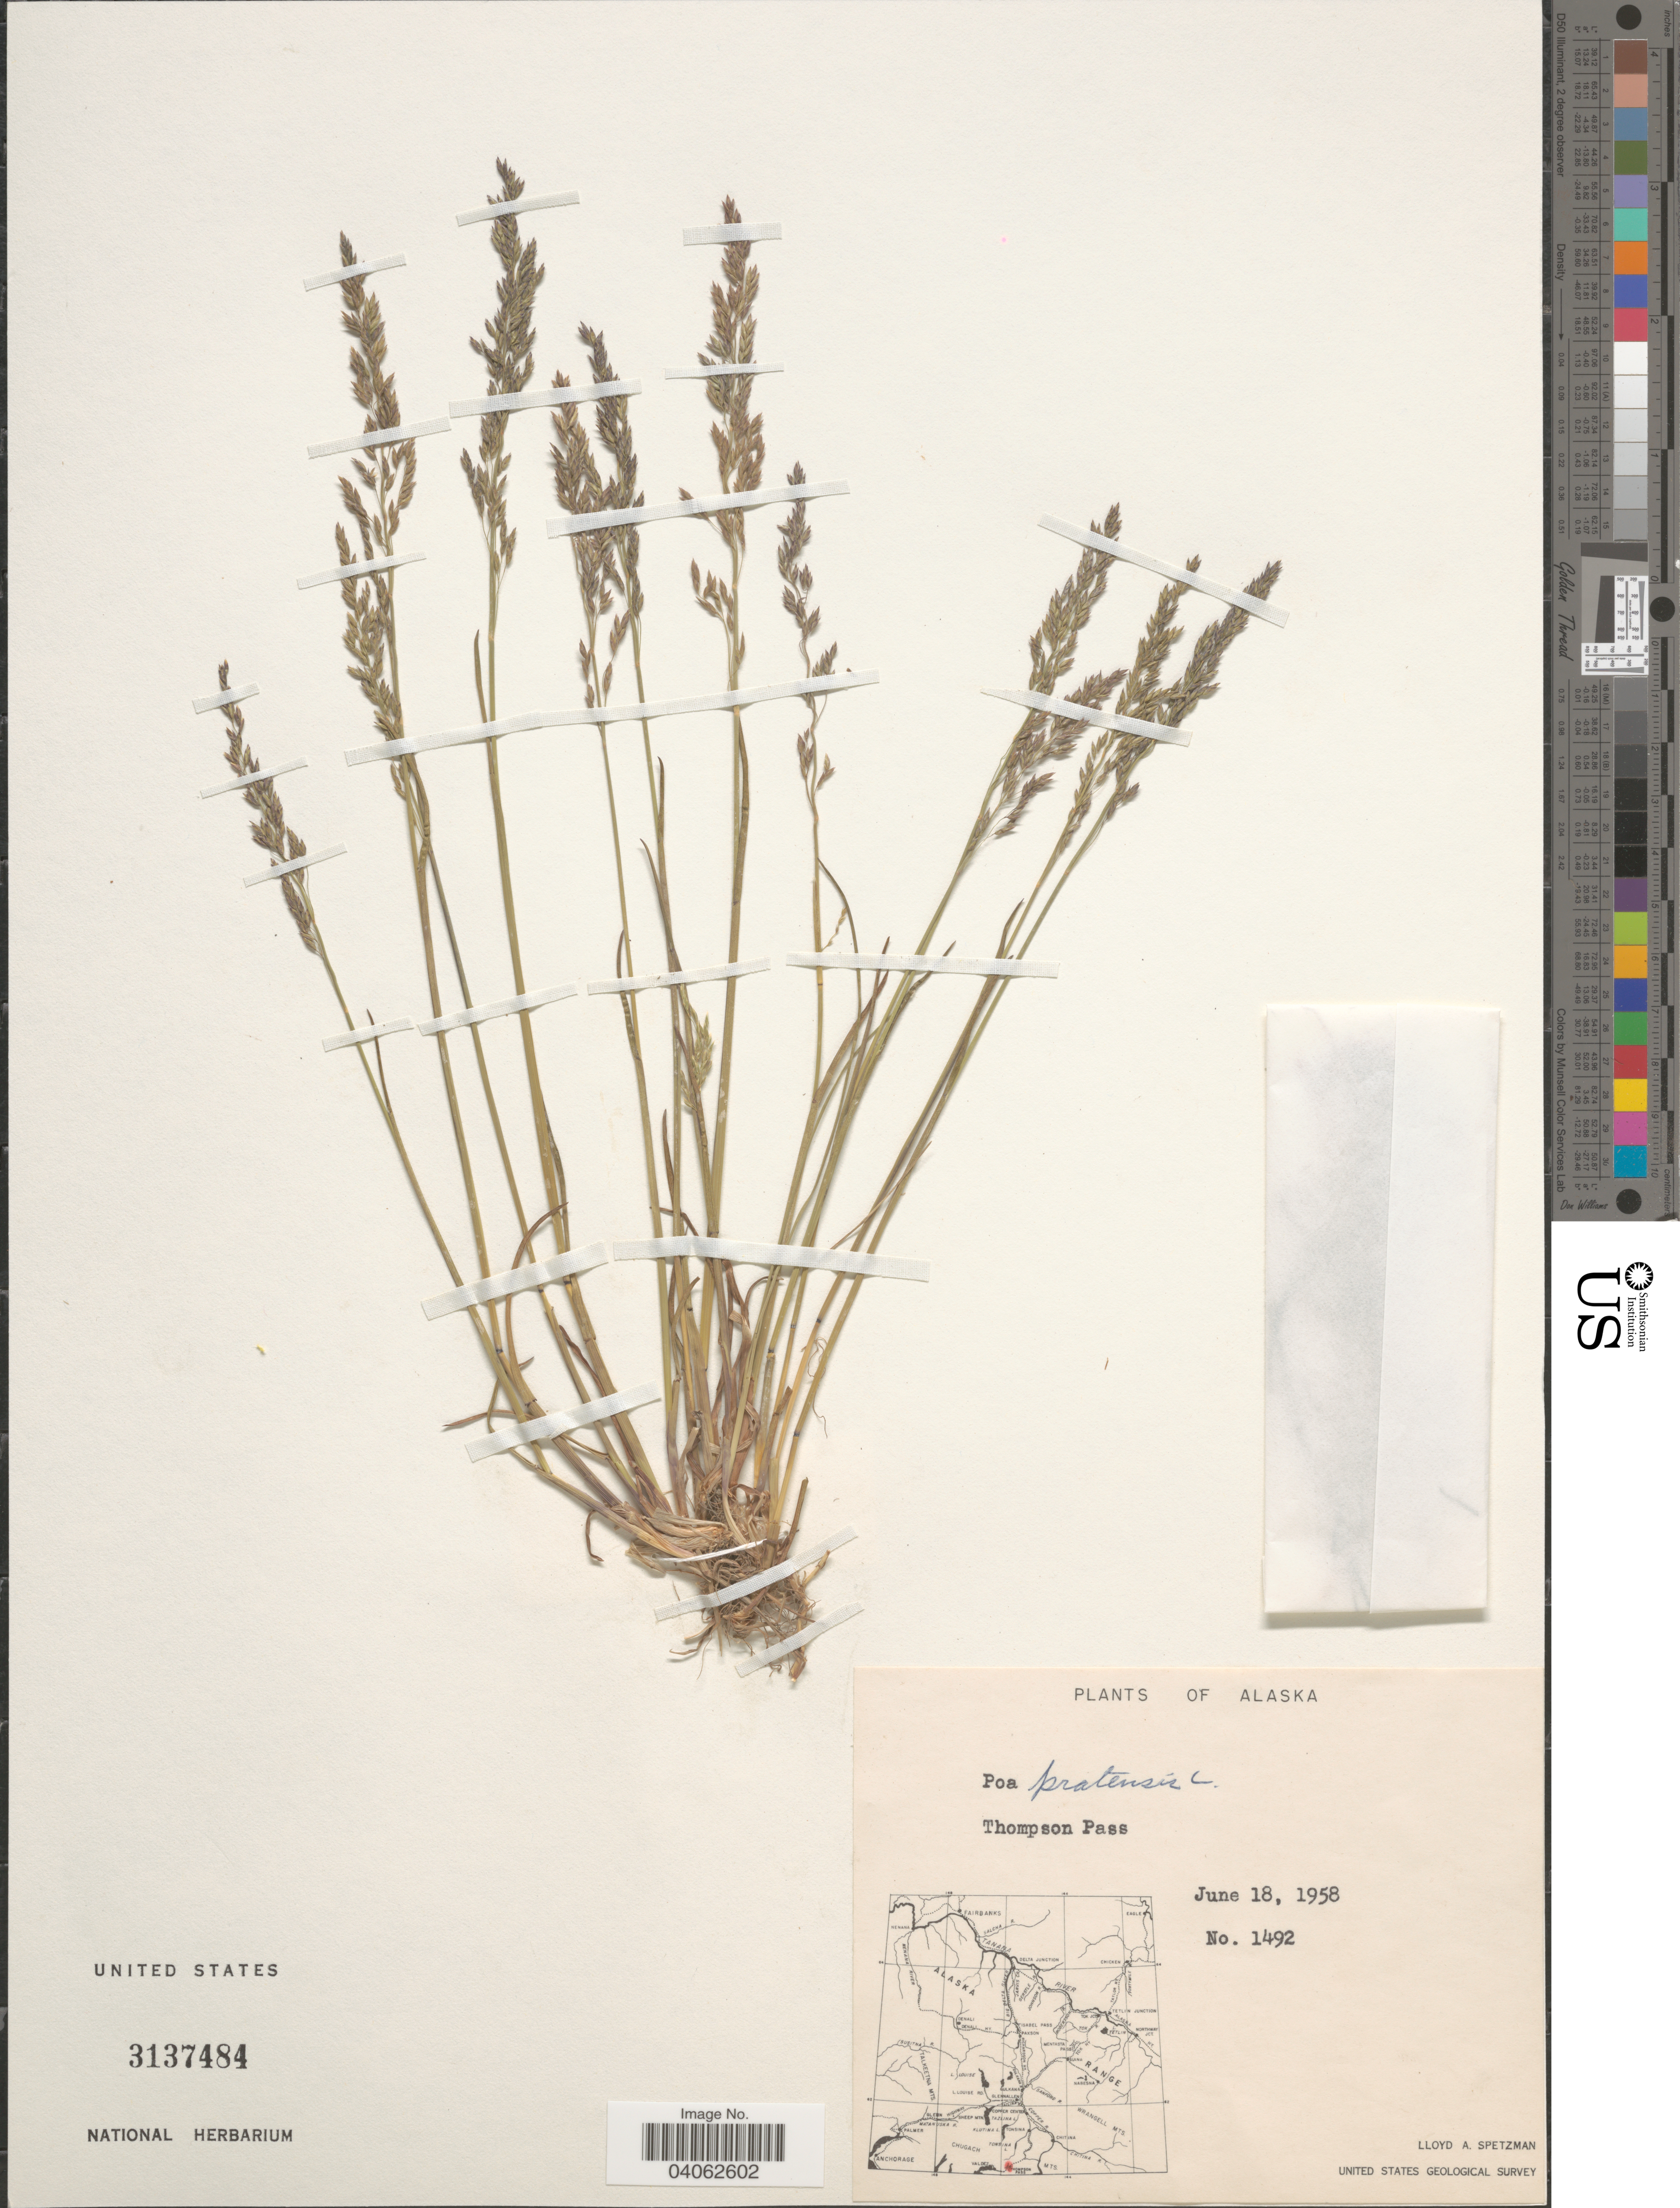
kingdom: Plantae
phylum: Tracheophyta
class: Liliopsida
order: Poales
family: Poaceae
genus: Poa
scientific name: Poa pratensis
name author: L.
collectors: L. Spetzman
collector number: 1492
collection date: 1958-06-18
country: United States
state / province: Alaska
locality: Thompson Pass.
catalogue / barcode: US 3137484